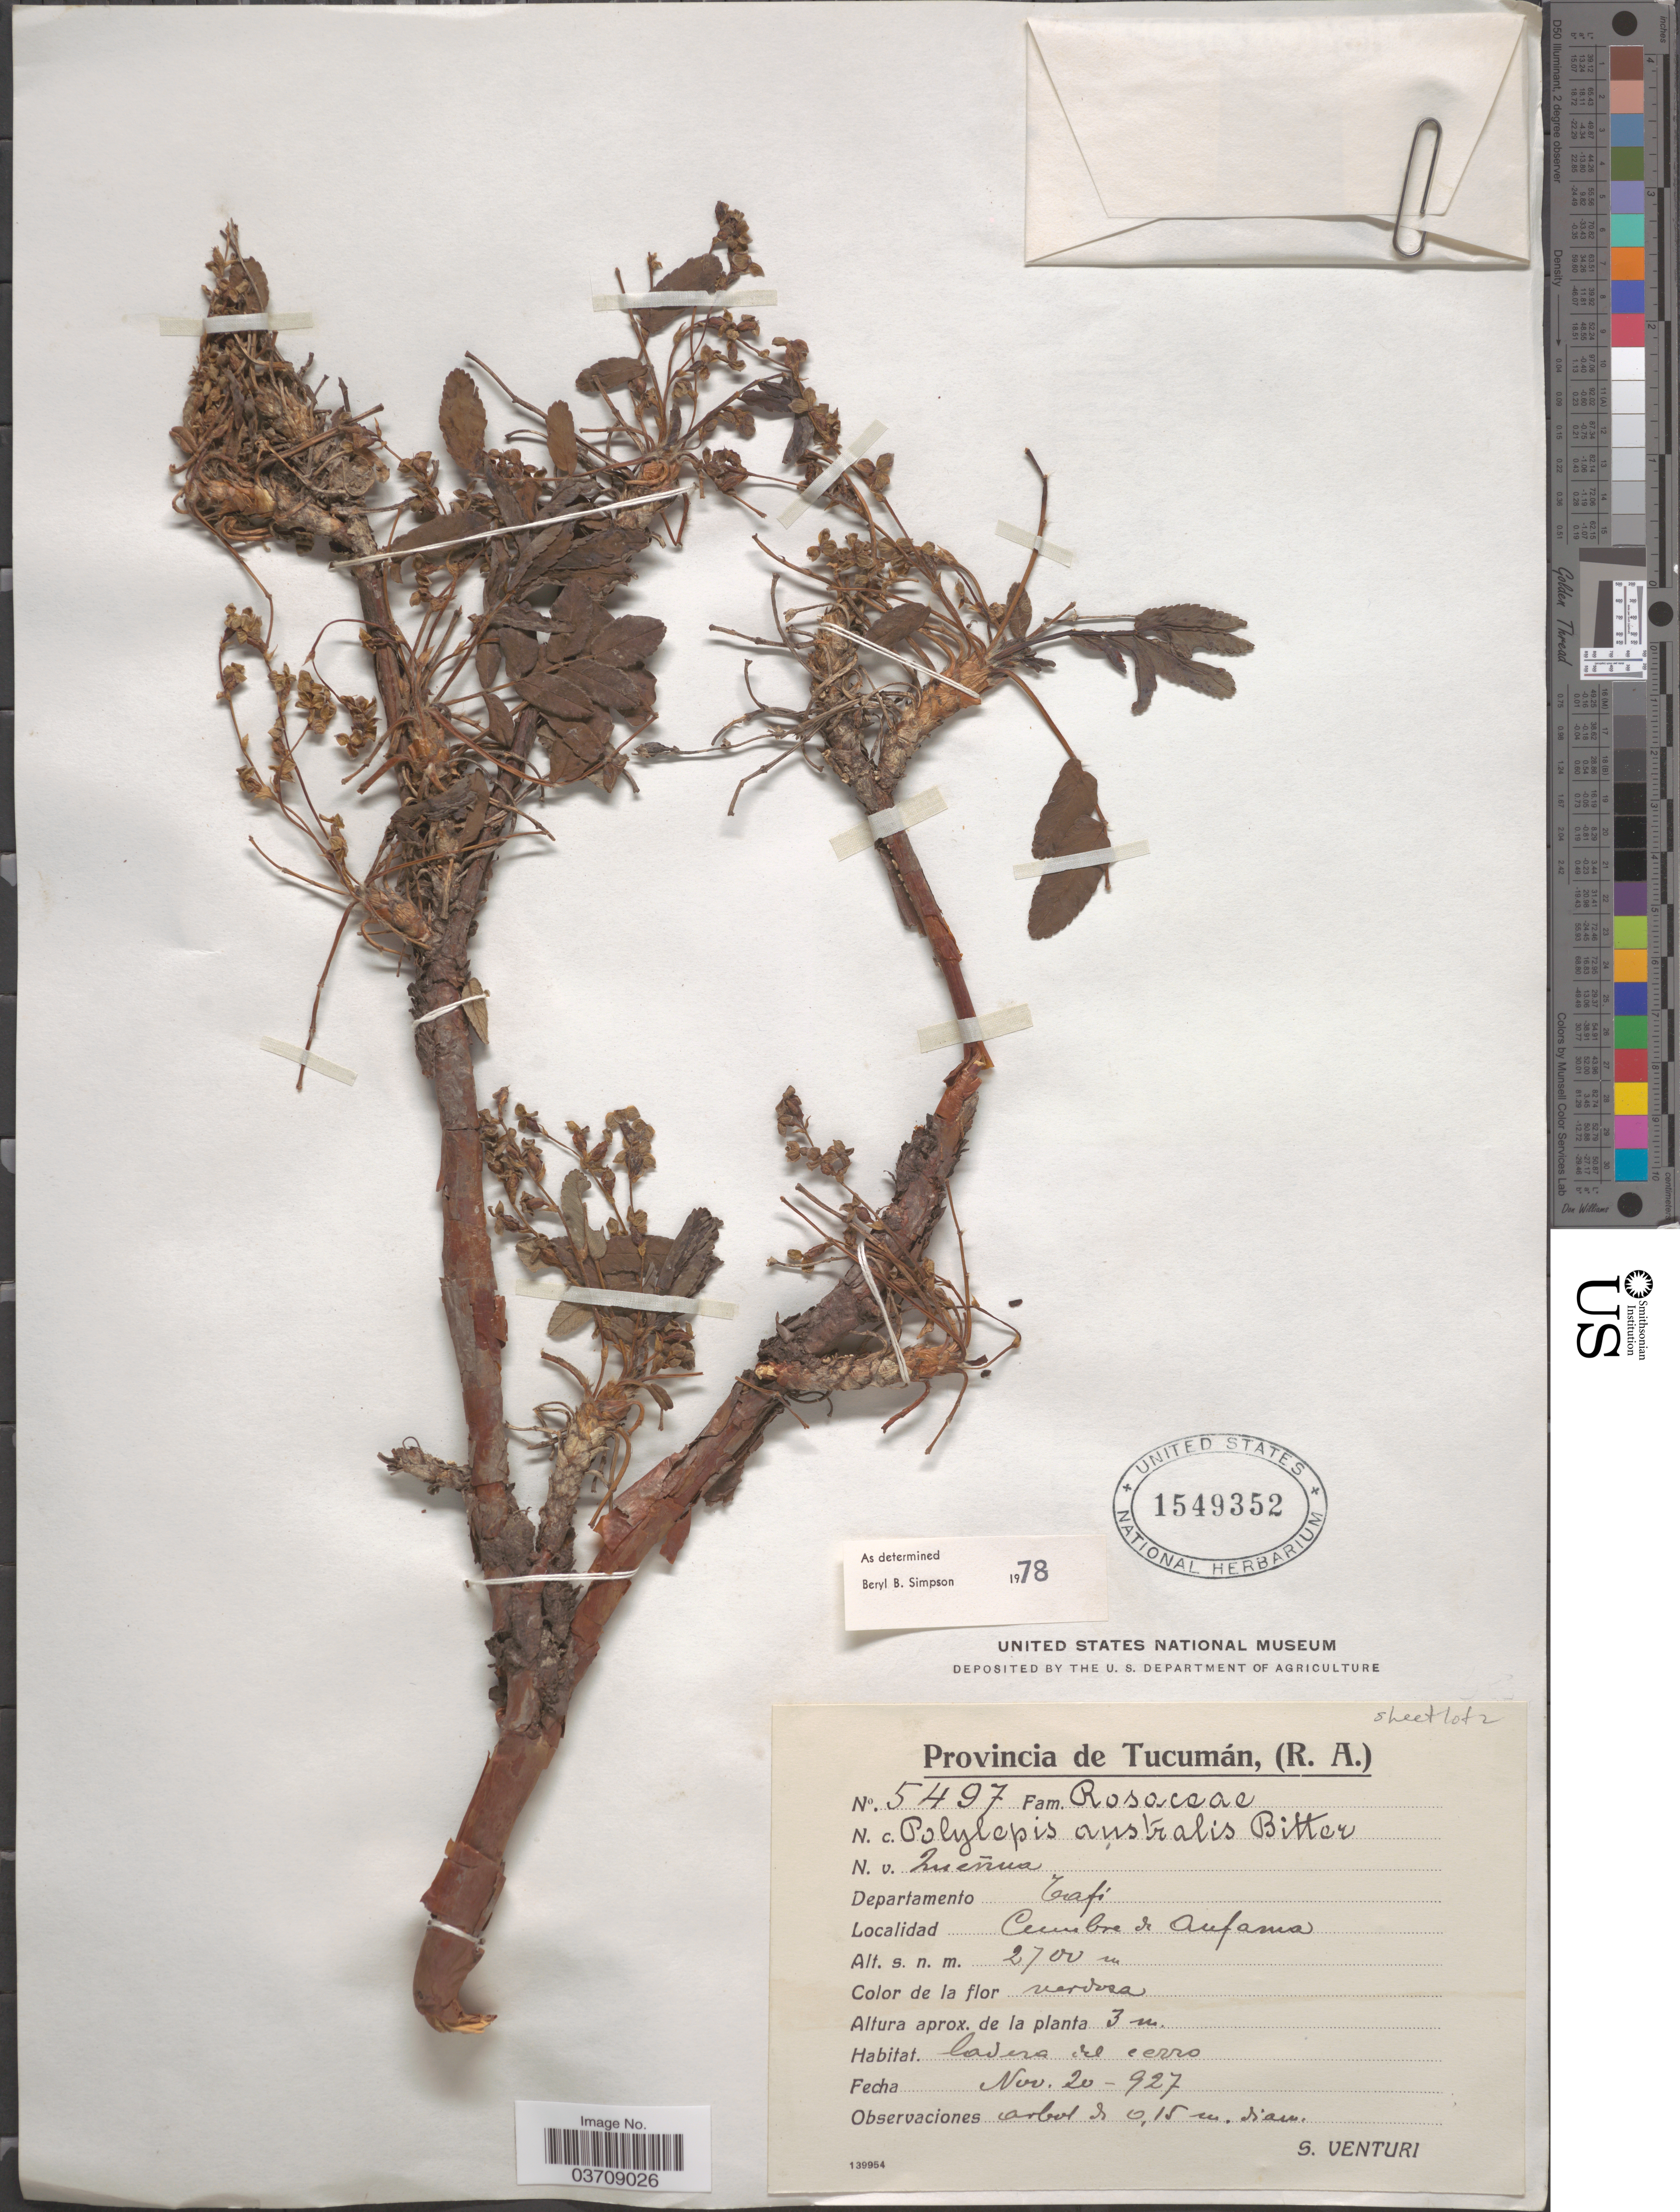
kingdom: Plantae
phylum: Tracheophyta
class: Magnoliopsida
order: Rosales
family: Rosaceae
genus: Polylepis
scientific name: Polylepis australis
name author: Bitter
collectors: S. Venturi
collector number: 5497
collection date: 1927-11-20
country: Argentina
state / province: Tucuman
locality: Departamento Tafi. Cumbre de Anfama.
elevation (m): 2700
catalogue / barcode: US 1549352